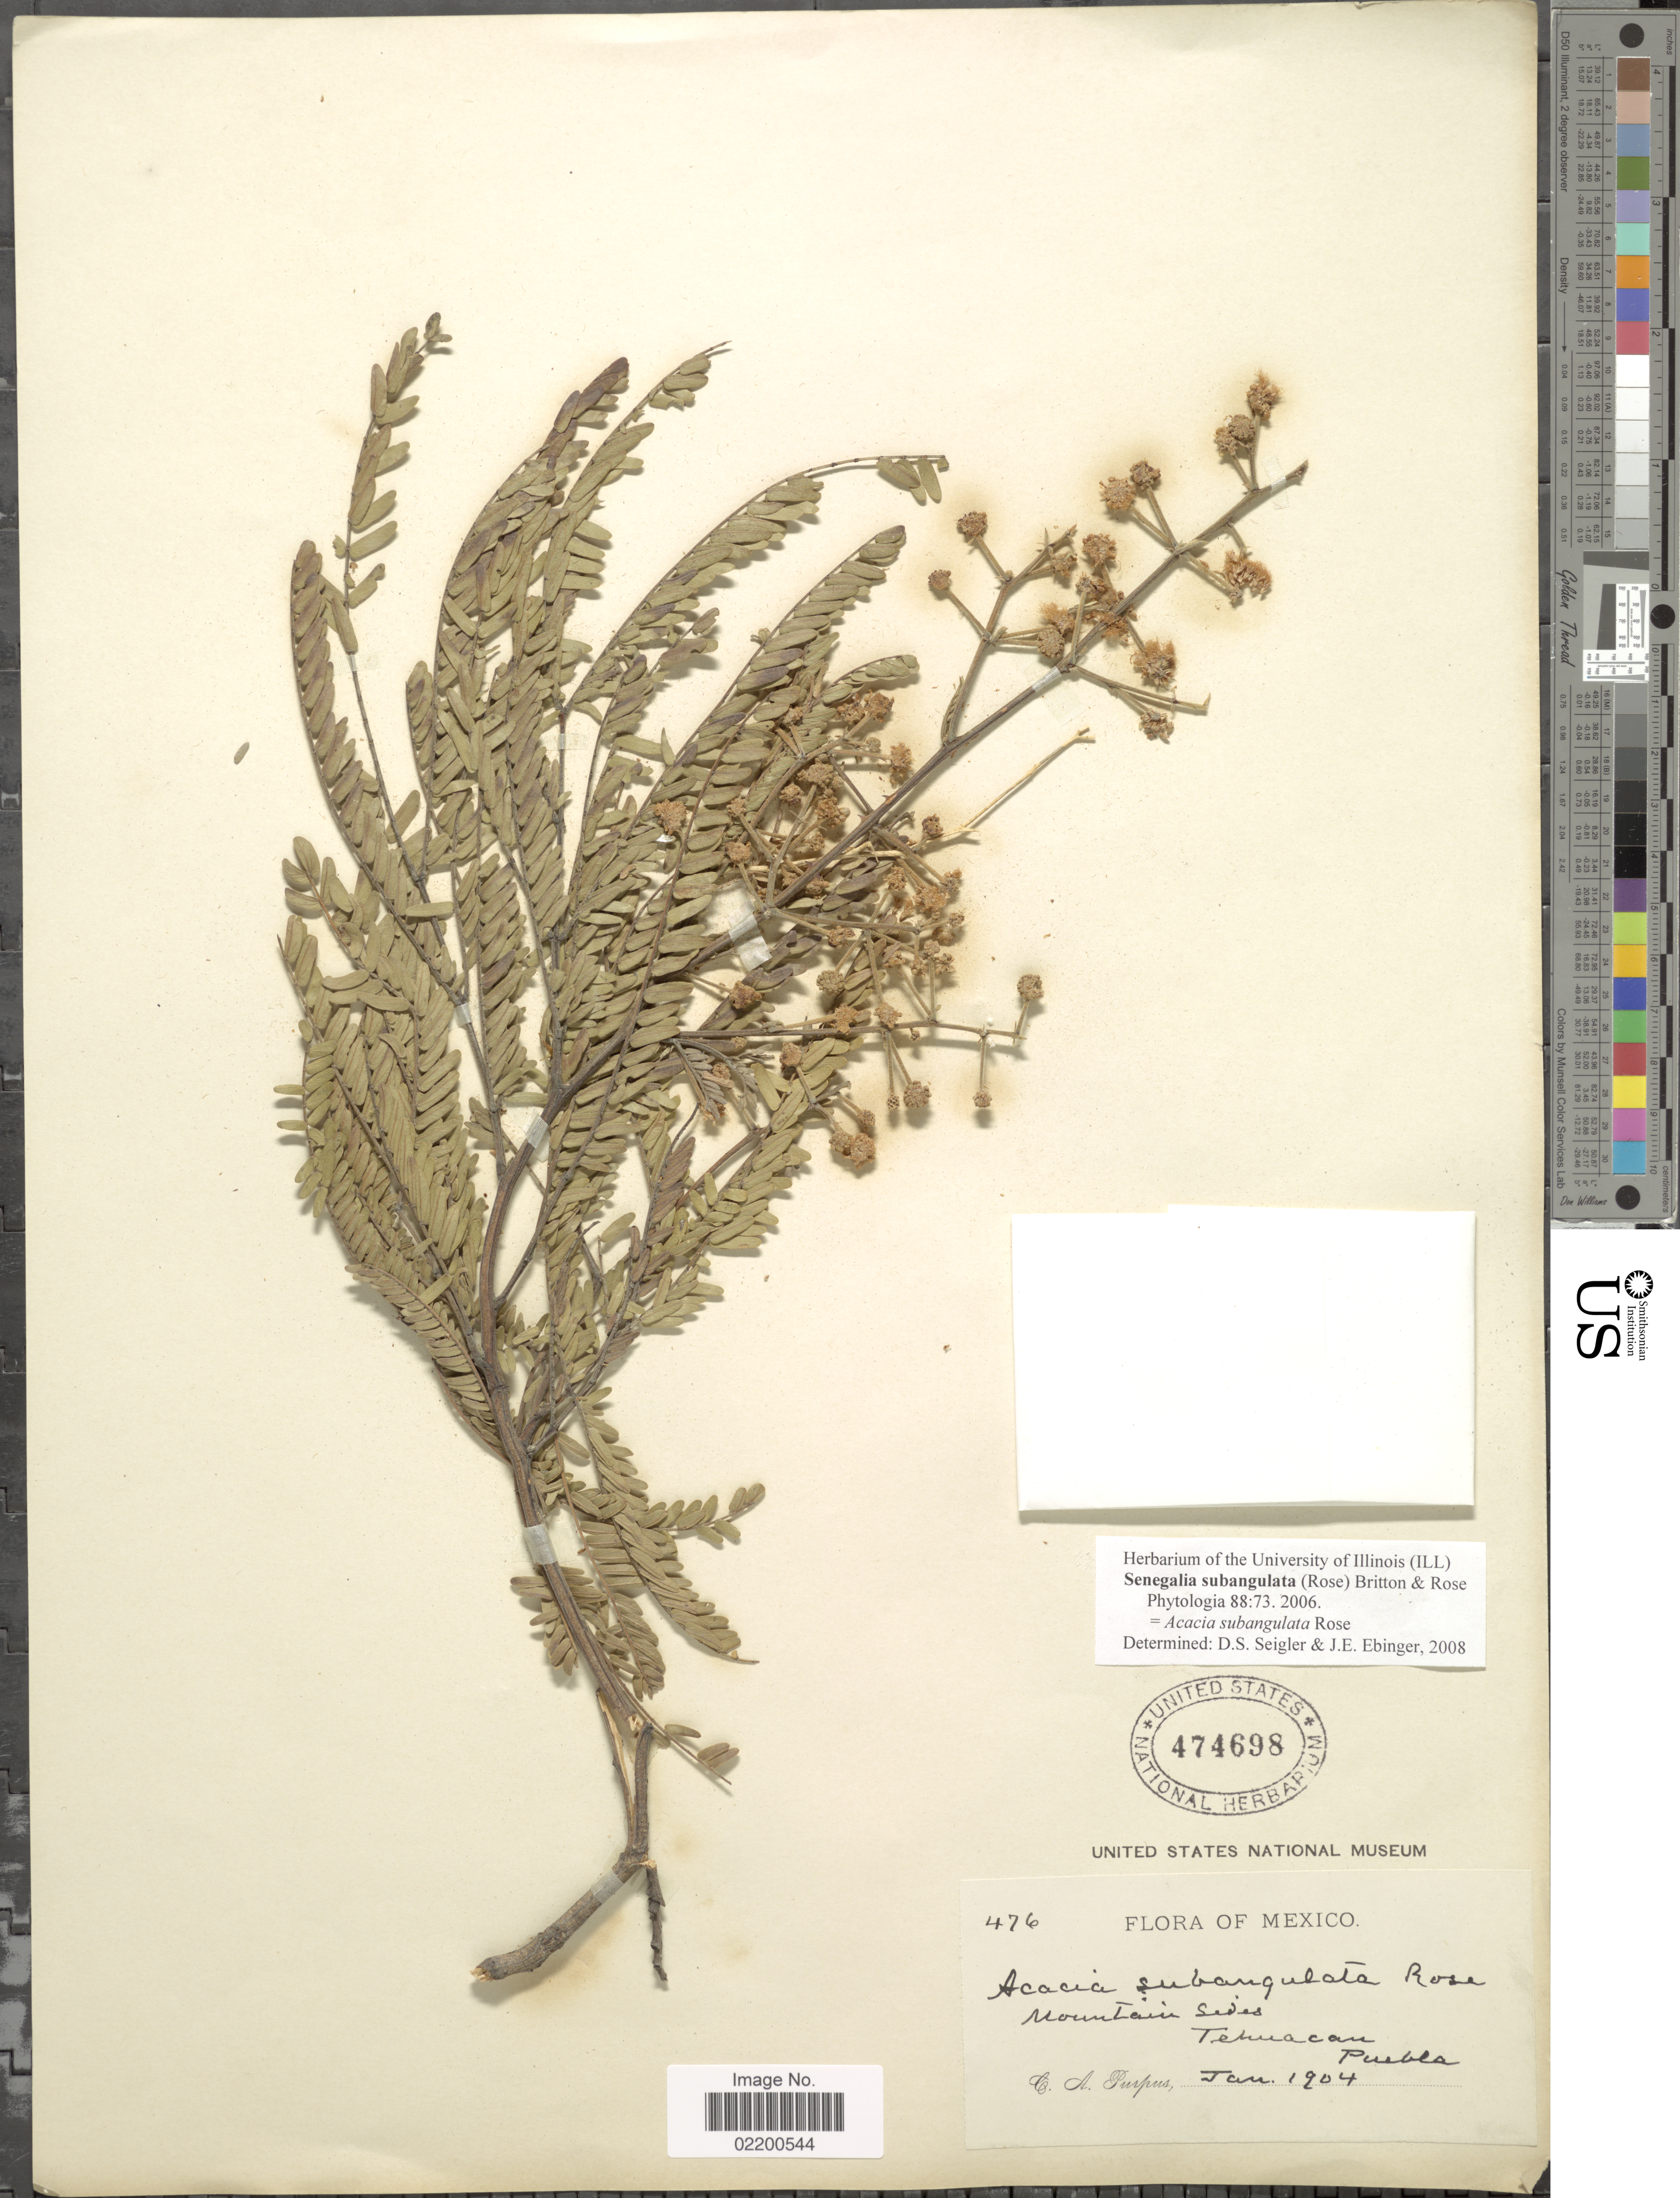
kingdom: Plantae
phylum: Tracheophyta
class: Magnoliopsida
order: Fabales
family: Fabaceae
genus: Senegalia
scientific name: Senegalia subangulata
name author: (Rose) Britton & Rose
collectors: C. A. Purpus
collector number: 476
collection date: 1904-01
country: Mexico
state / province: Puebla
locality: Mountain side, Tehuacan, Puebla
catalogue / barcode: US 474698